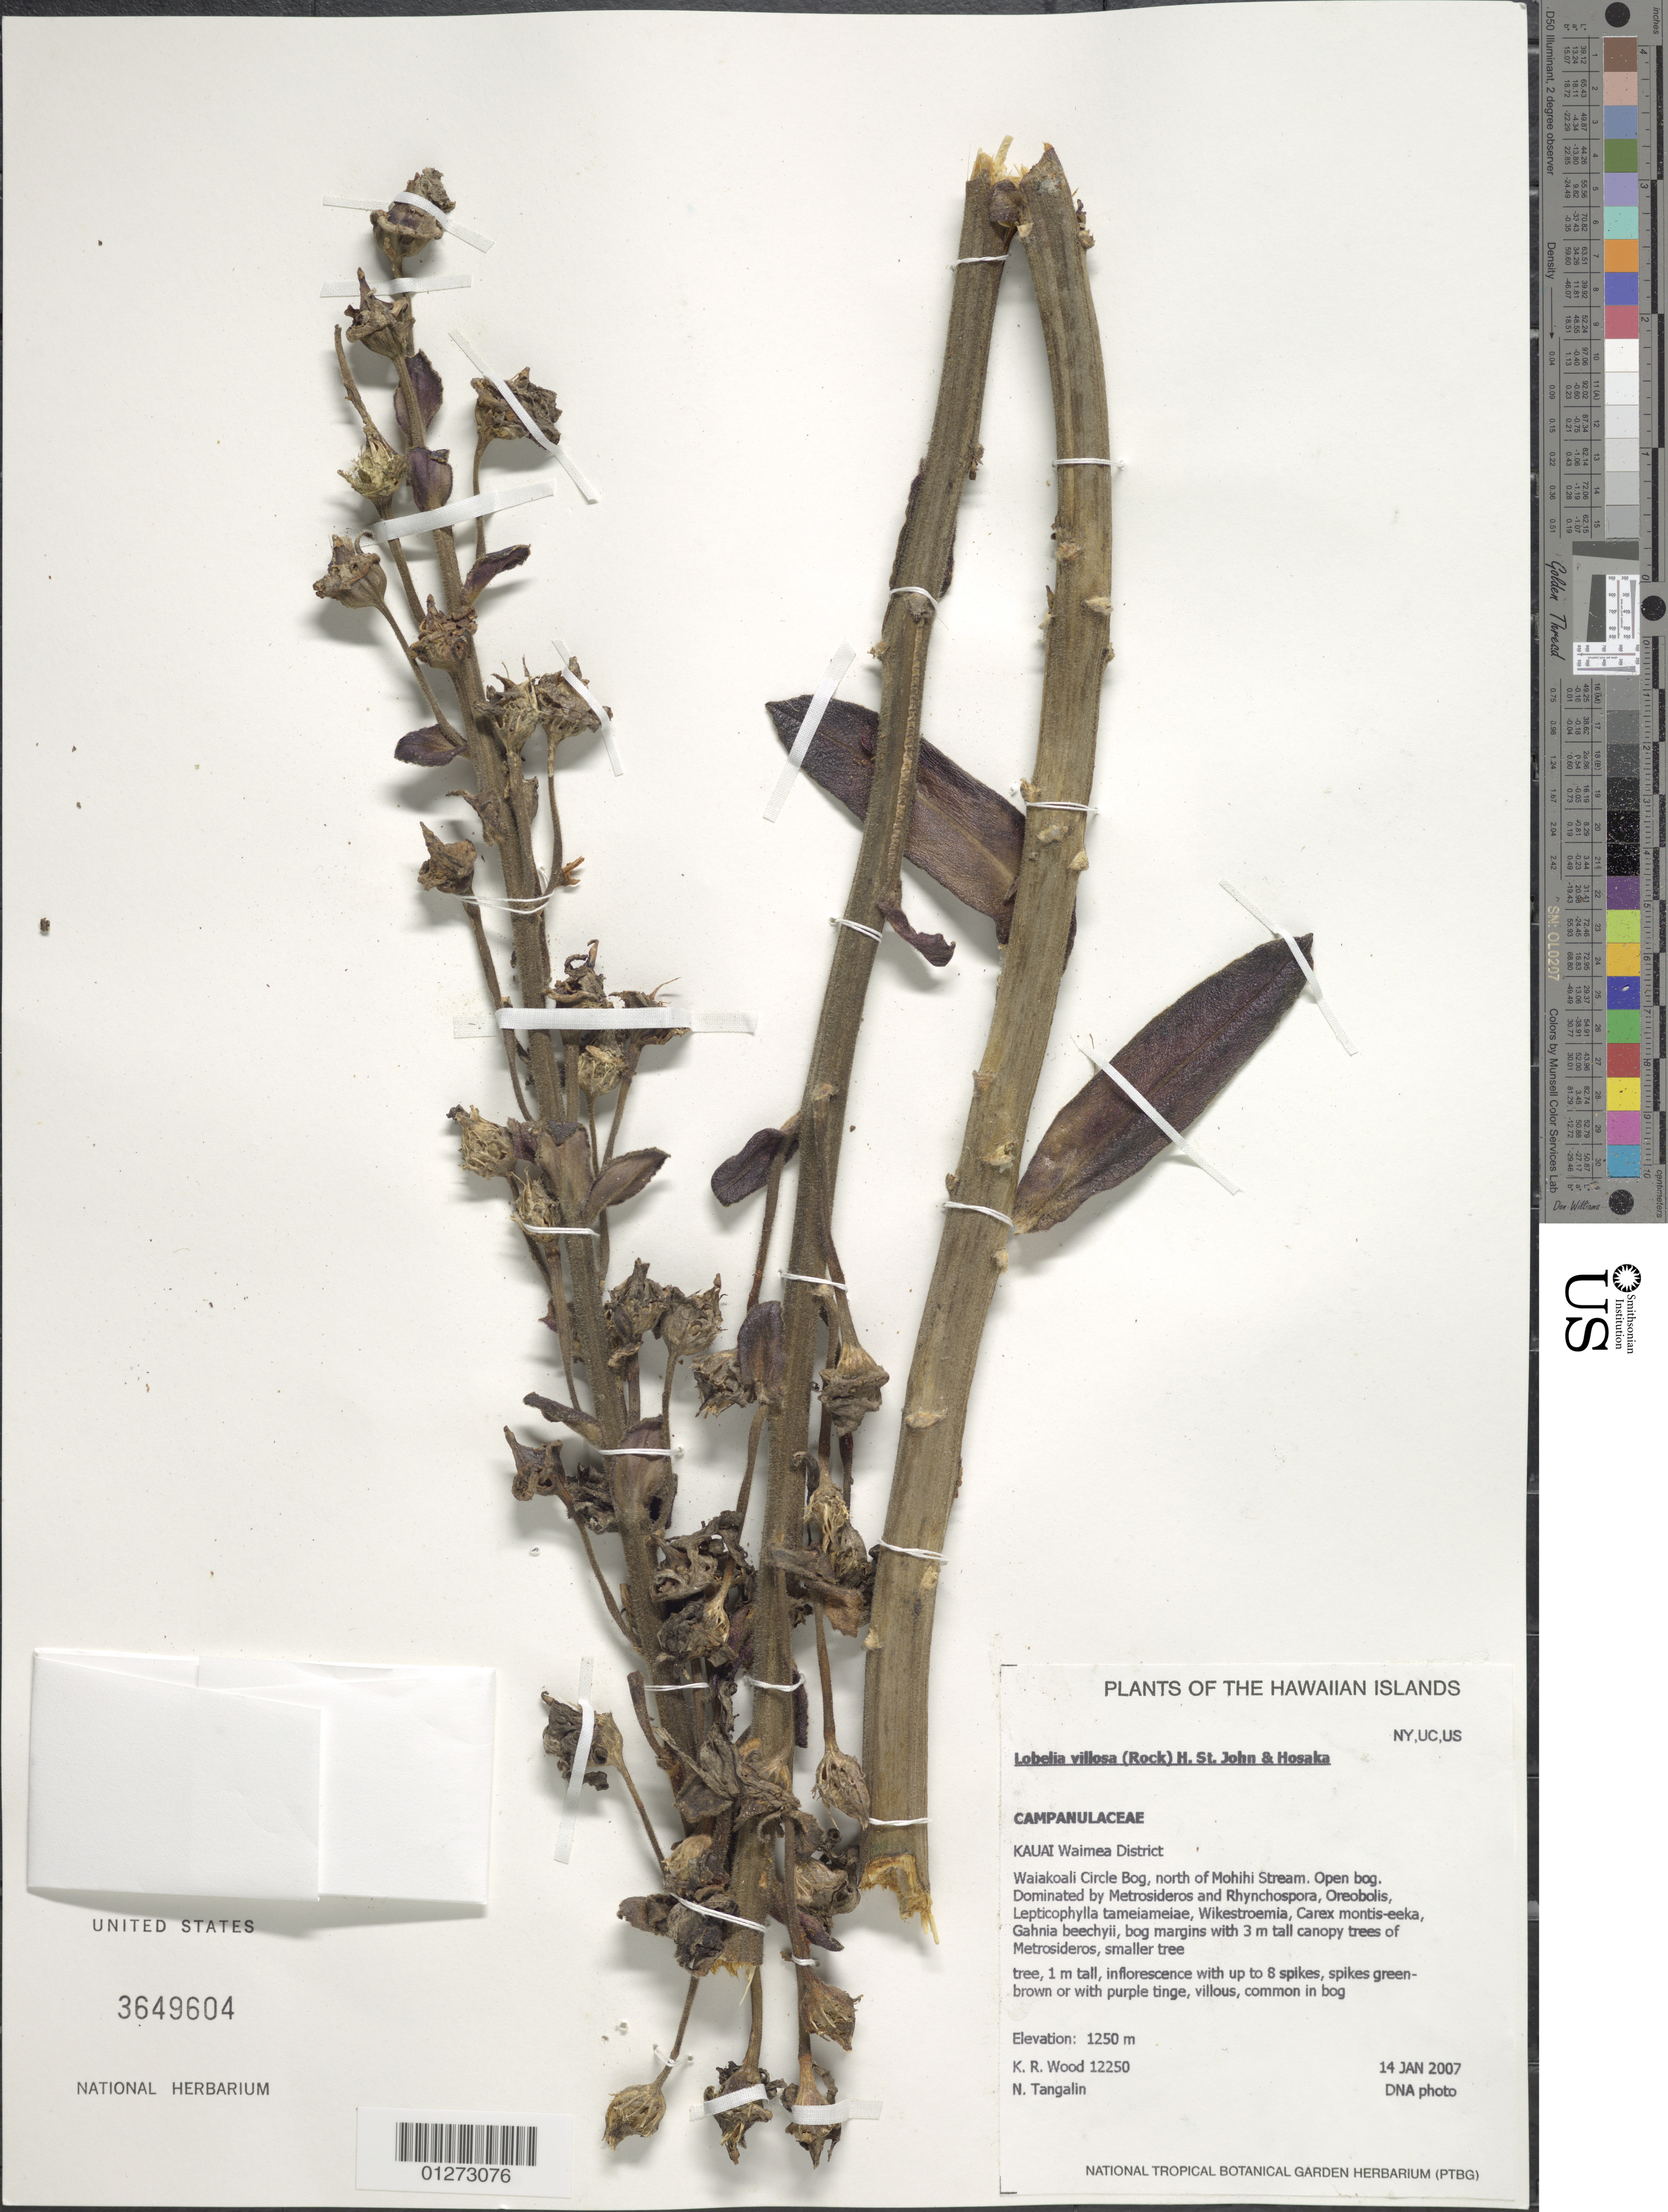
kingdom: Plantae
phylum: Tracheophyta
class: Magnoliopsida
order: Asterales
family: Campanulaceae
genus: Lobelia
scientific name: Lobelia villosa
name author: (Rock) H. St. John & Hosaka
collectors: K. R. Wood & N. Tangalin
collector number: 12250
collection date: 2007-01-14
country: United States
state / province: Hawaii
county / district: Kauai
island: Kaua'i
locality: Waimea District, Waiakooali Circle bog, north of Mohihi Stream.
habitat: Open bog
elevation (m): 1250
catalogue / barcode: US 3649604